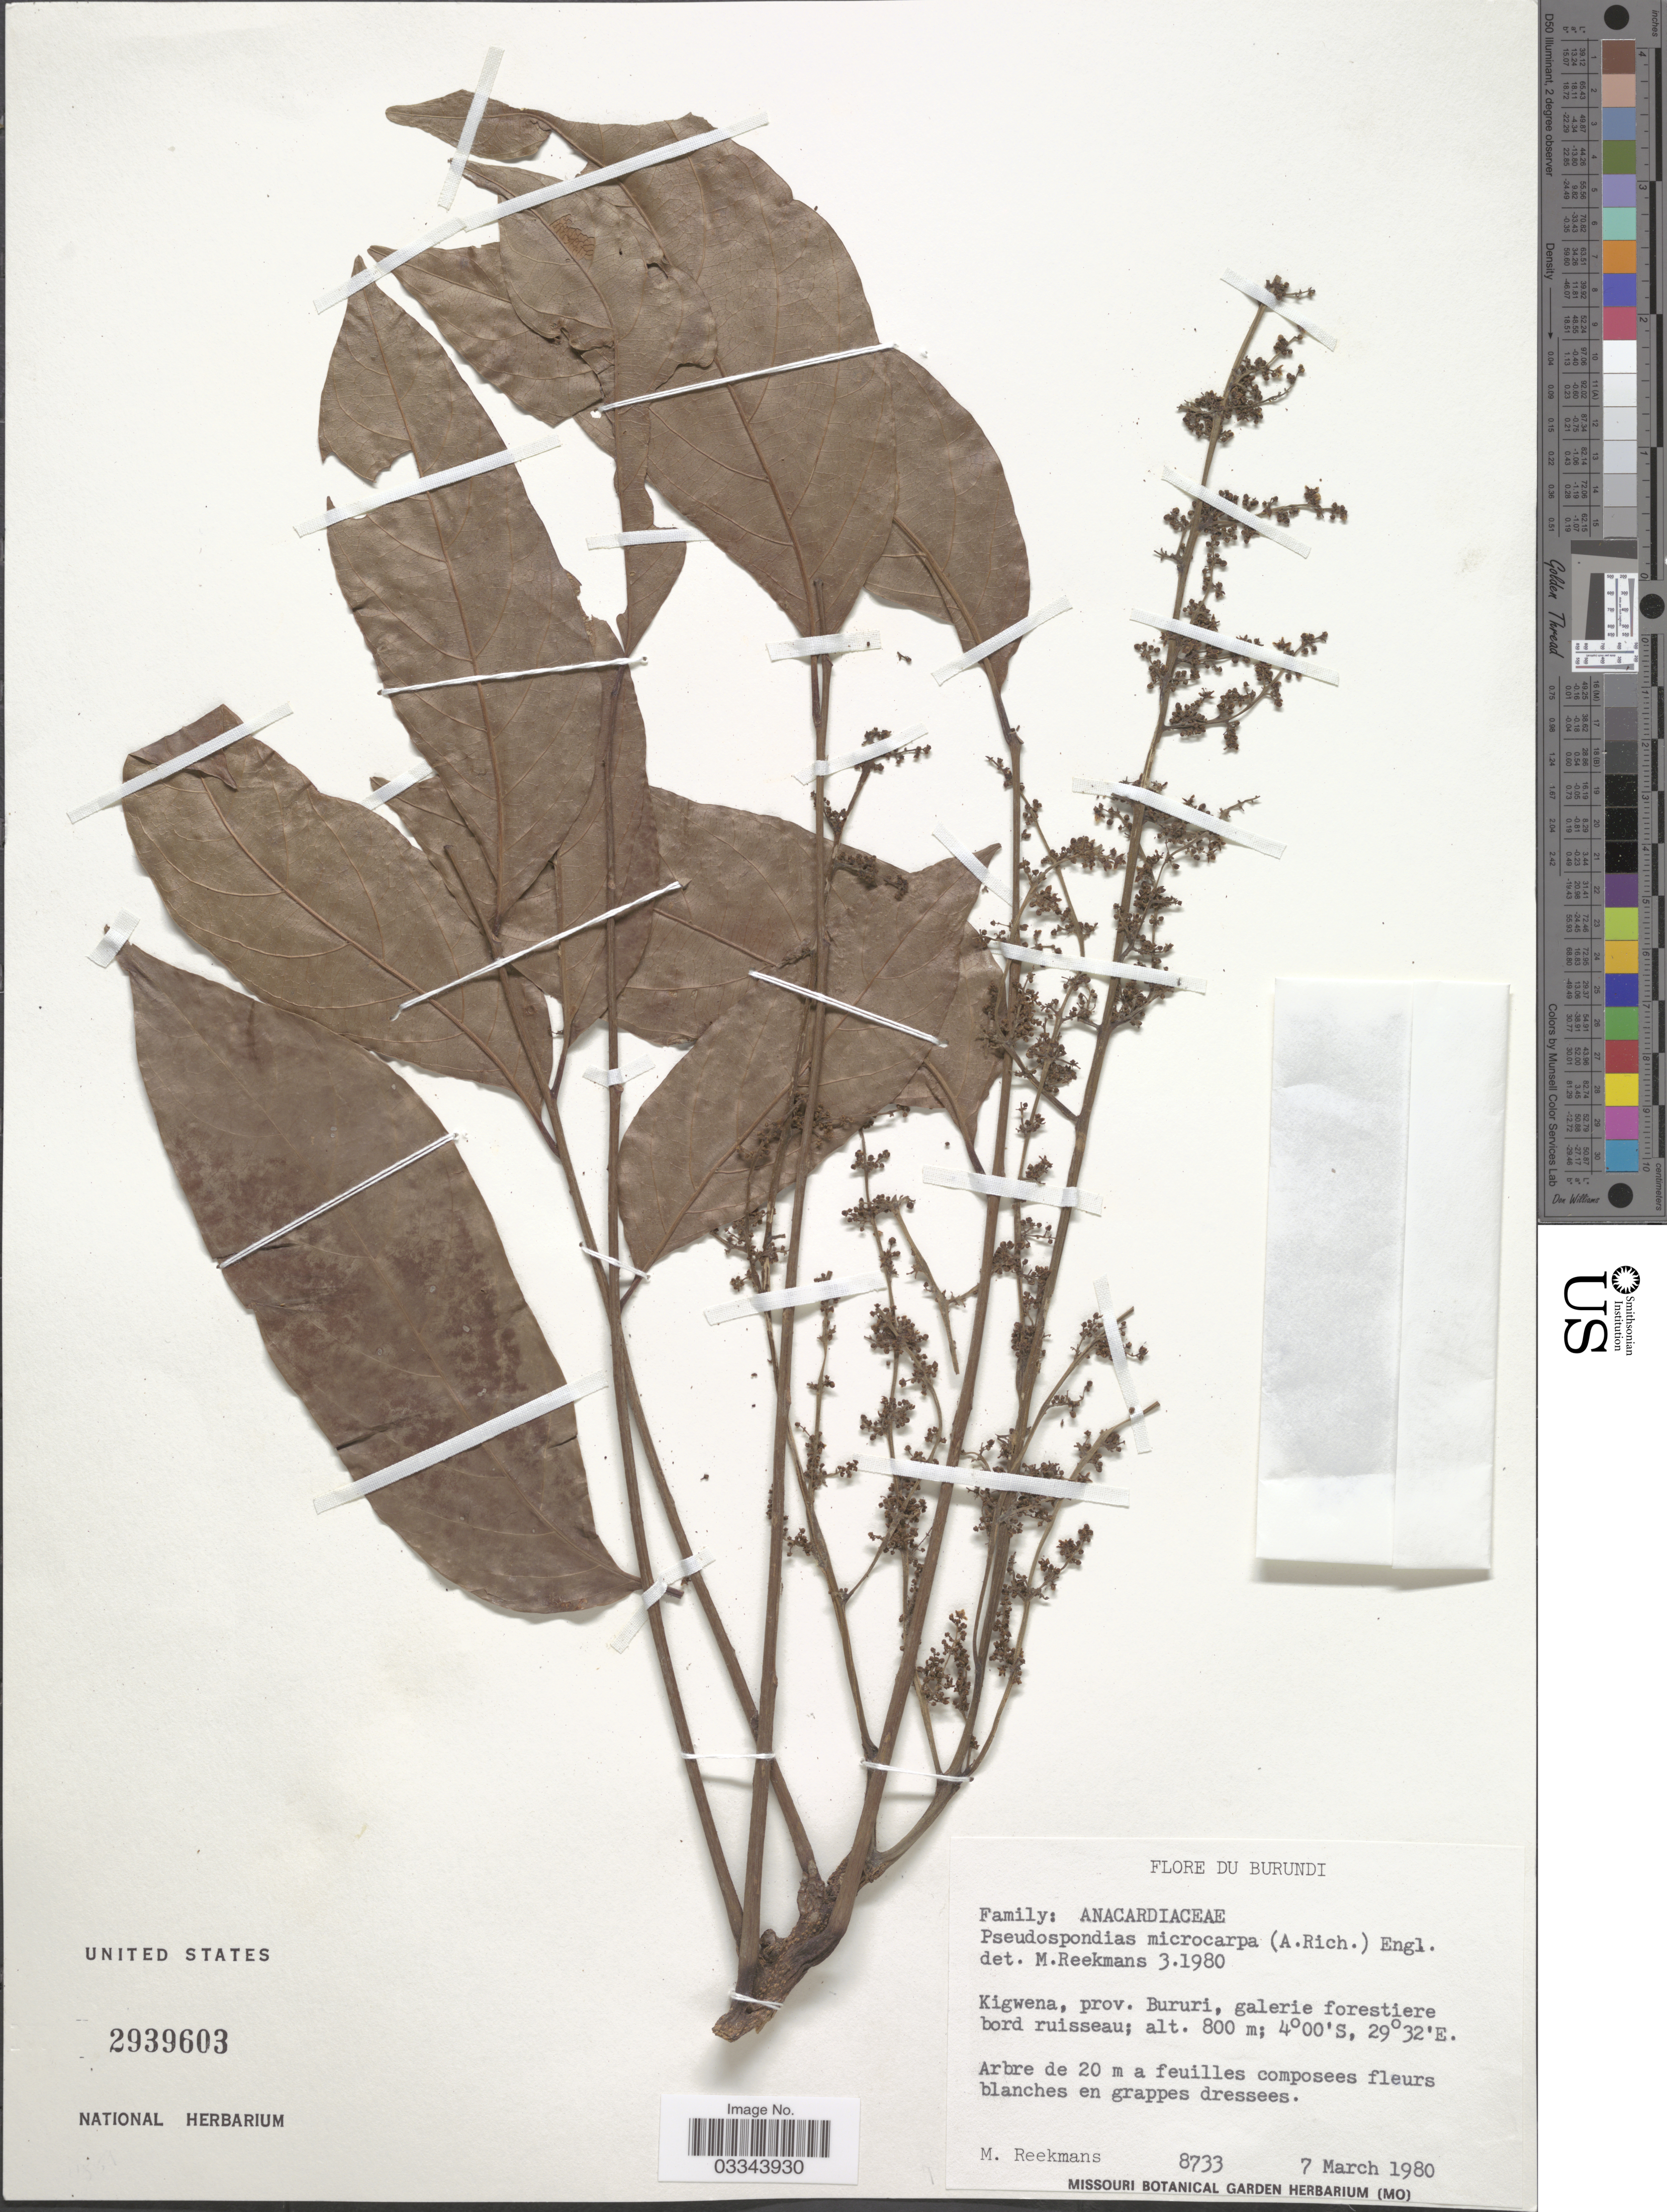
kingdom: Plantae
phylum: Tracheophyta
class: Magnoliopsida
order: Sapindales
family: Anacardiaceae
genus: Pseudospondias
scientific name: Pseudospondias microcarpa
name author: (A. Rich.) Engl.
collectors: M. Reekmans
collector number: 8733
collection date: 1980-03-07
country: Burundi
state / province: Bururi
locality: Kigwena, prov. Bururi.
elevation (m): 800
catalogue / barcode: US 2939603